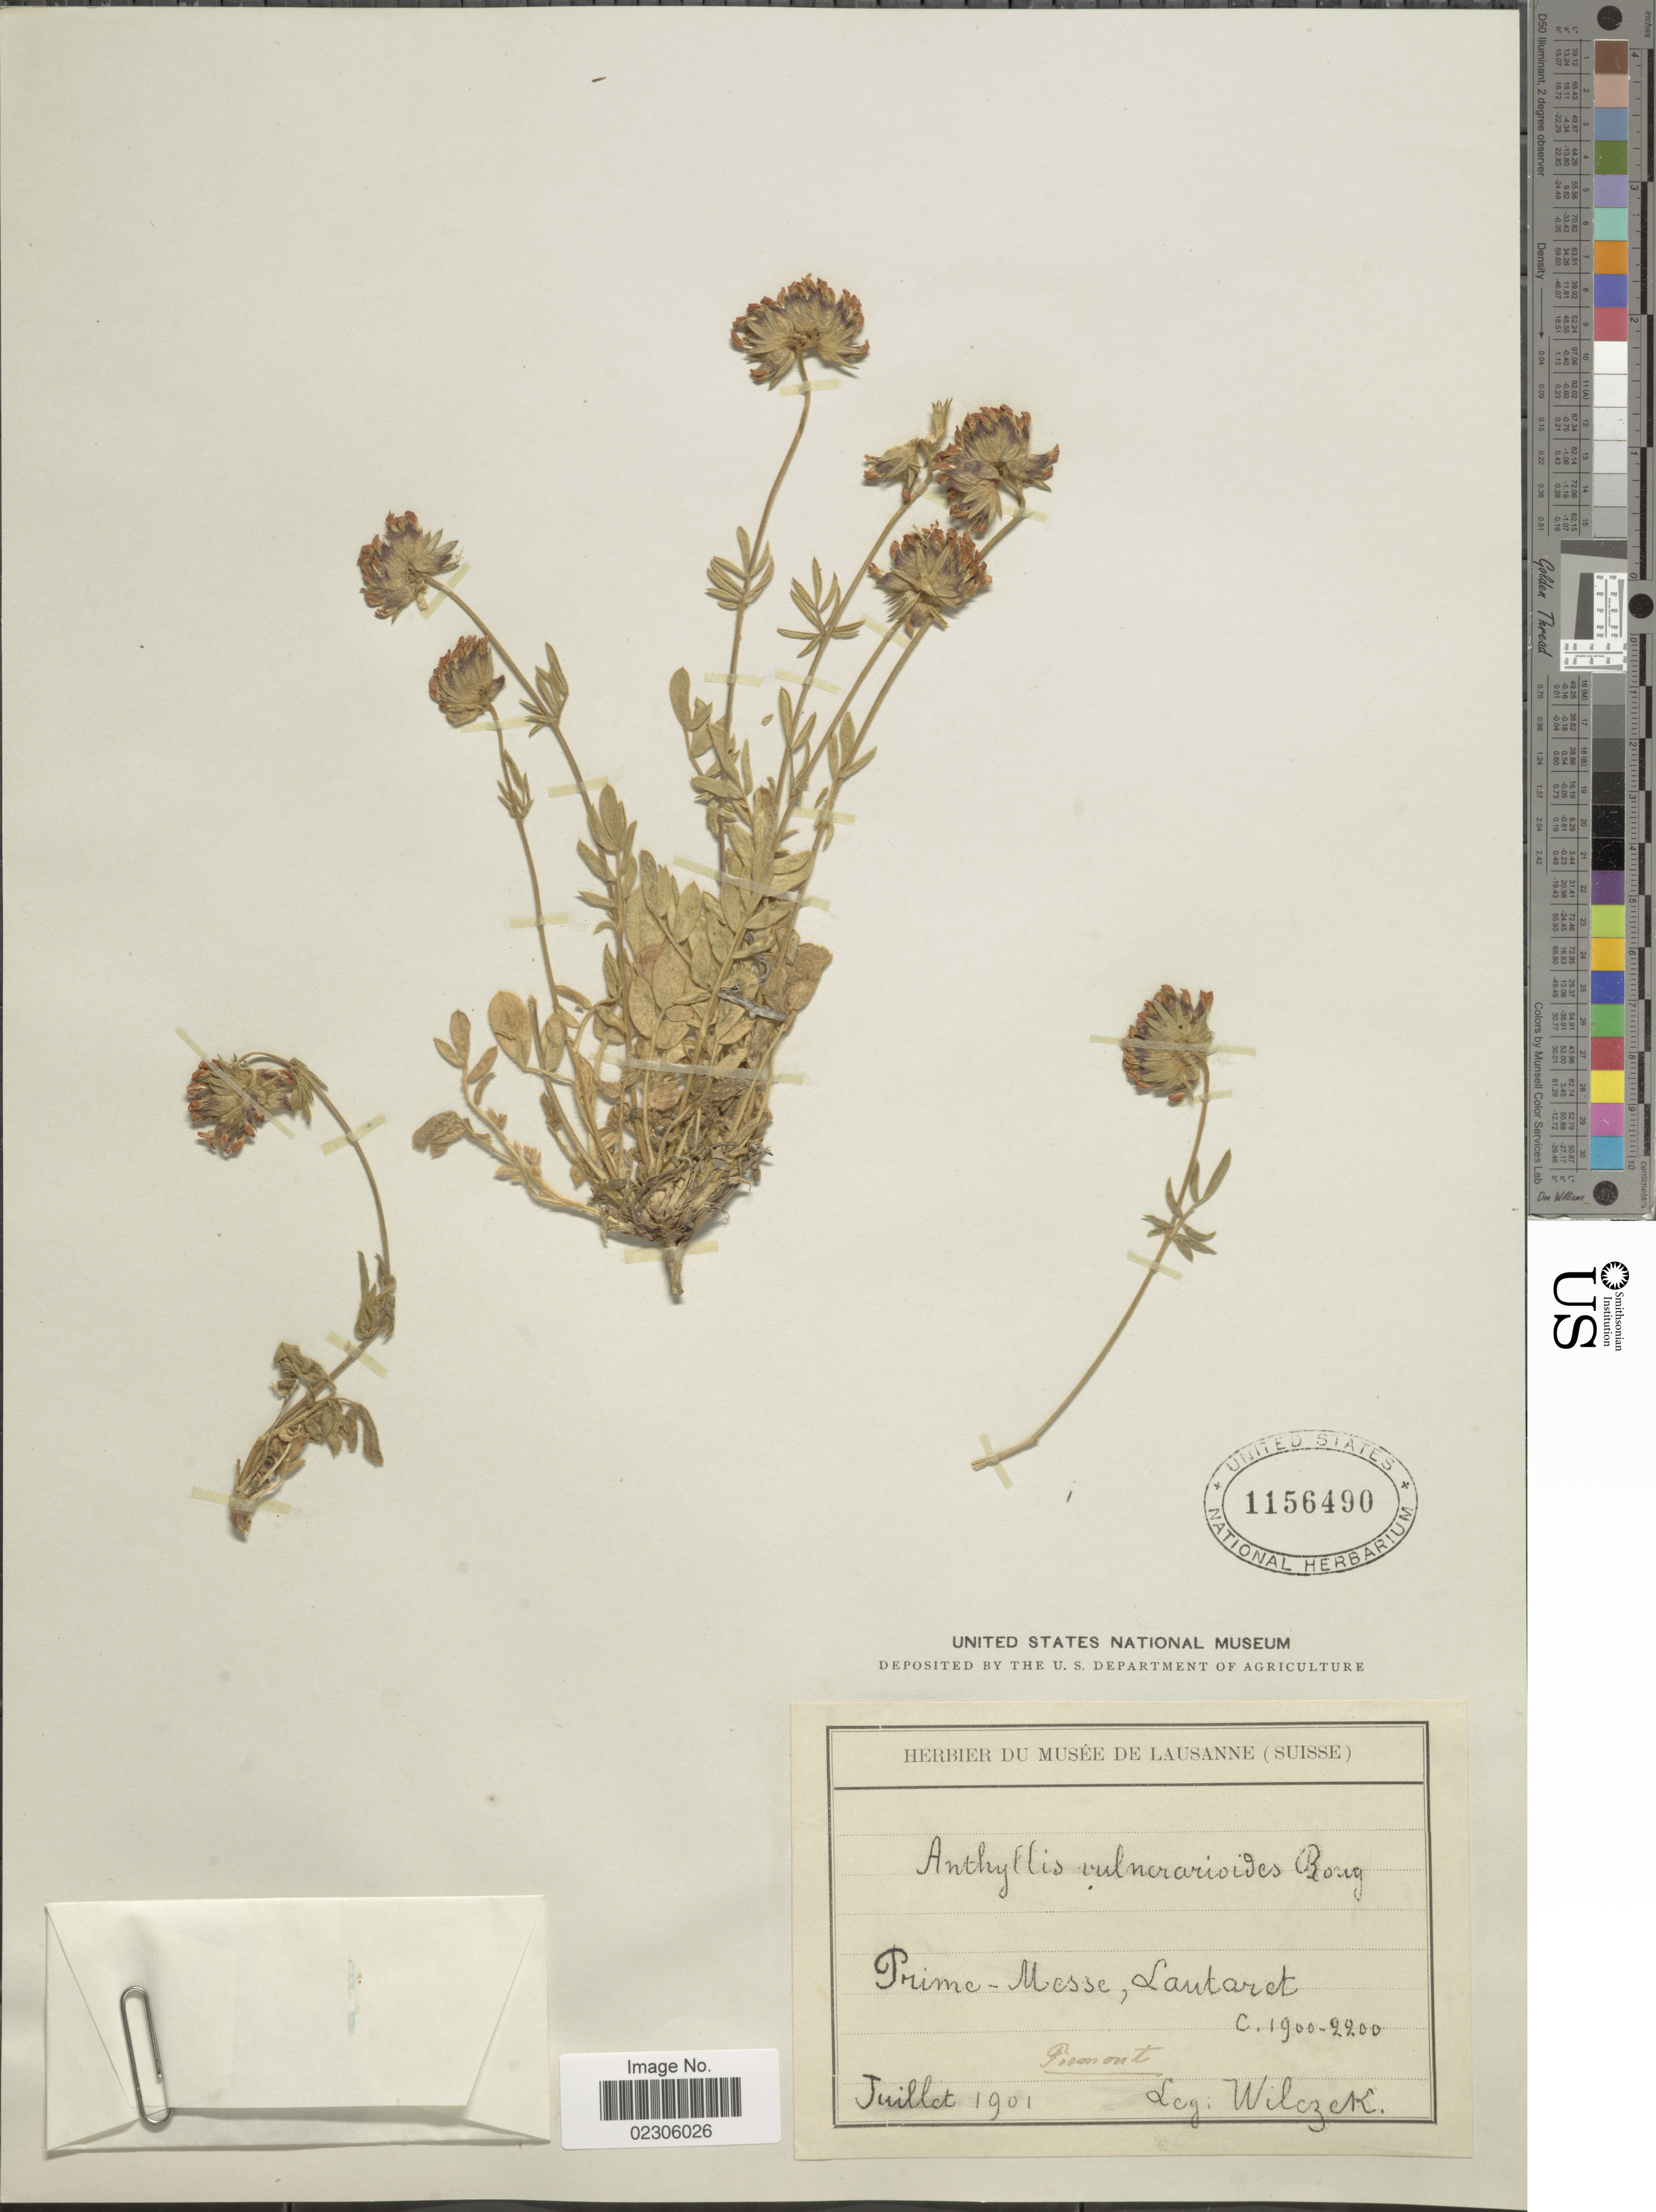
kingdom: Plantae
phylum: Tracheophyta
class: Magnoliopsida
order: Fabales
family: Fabaceae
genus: Anthyllis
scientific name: Anthyllis vulneraria subsp. vulnerarioides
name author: (All.) Arcang.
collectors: Wilczek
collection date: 1901-07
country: France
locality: Prime-Messe, Lautaret, Piemont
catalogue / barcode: US 1156490